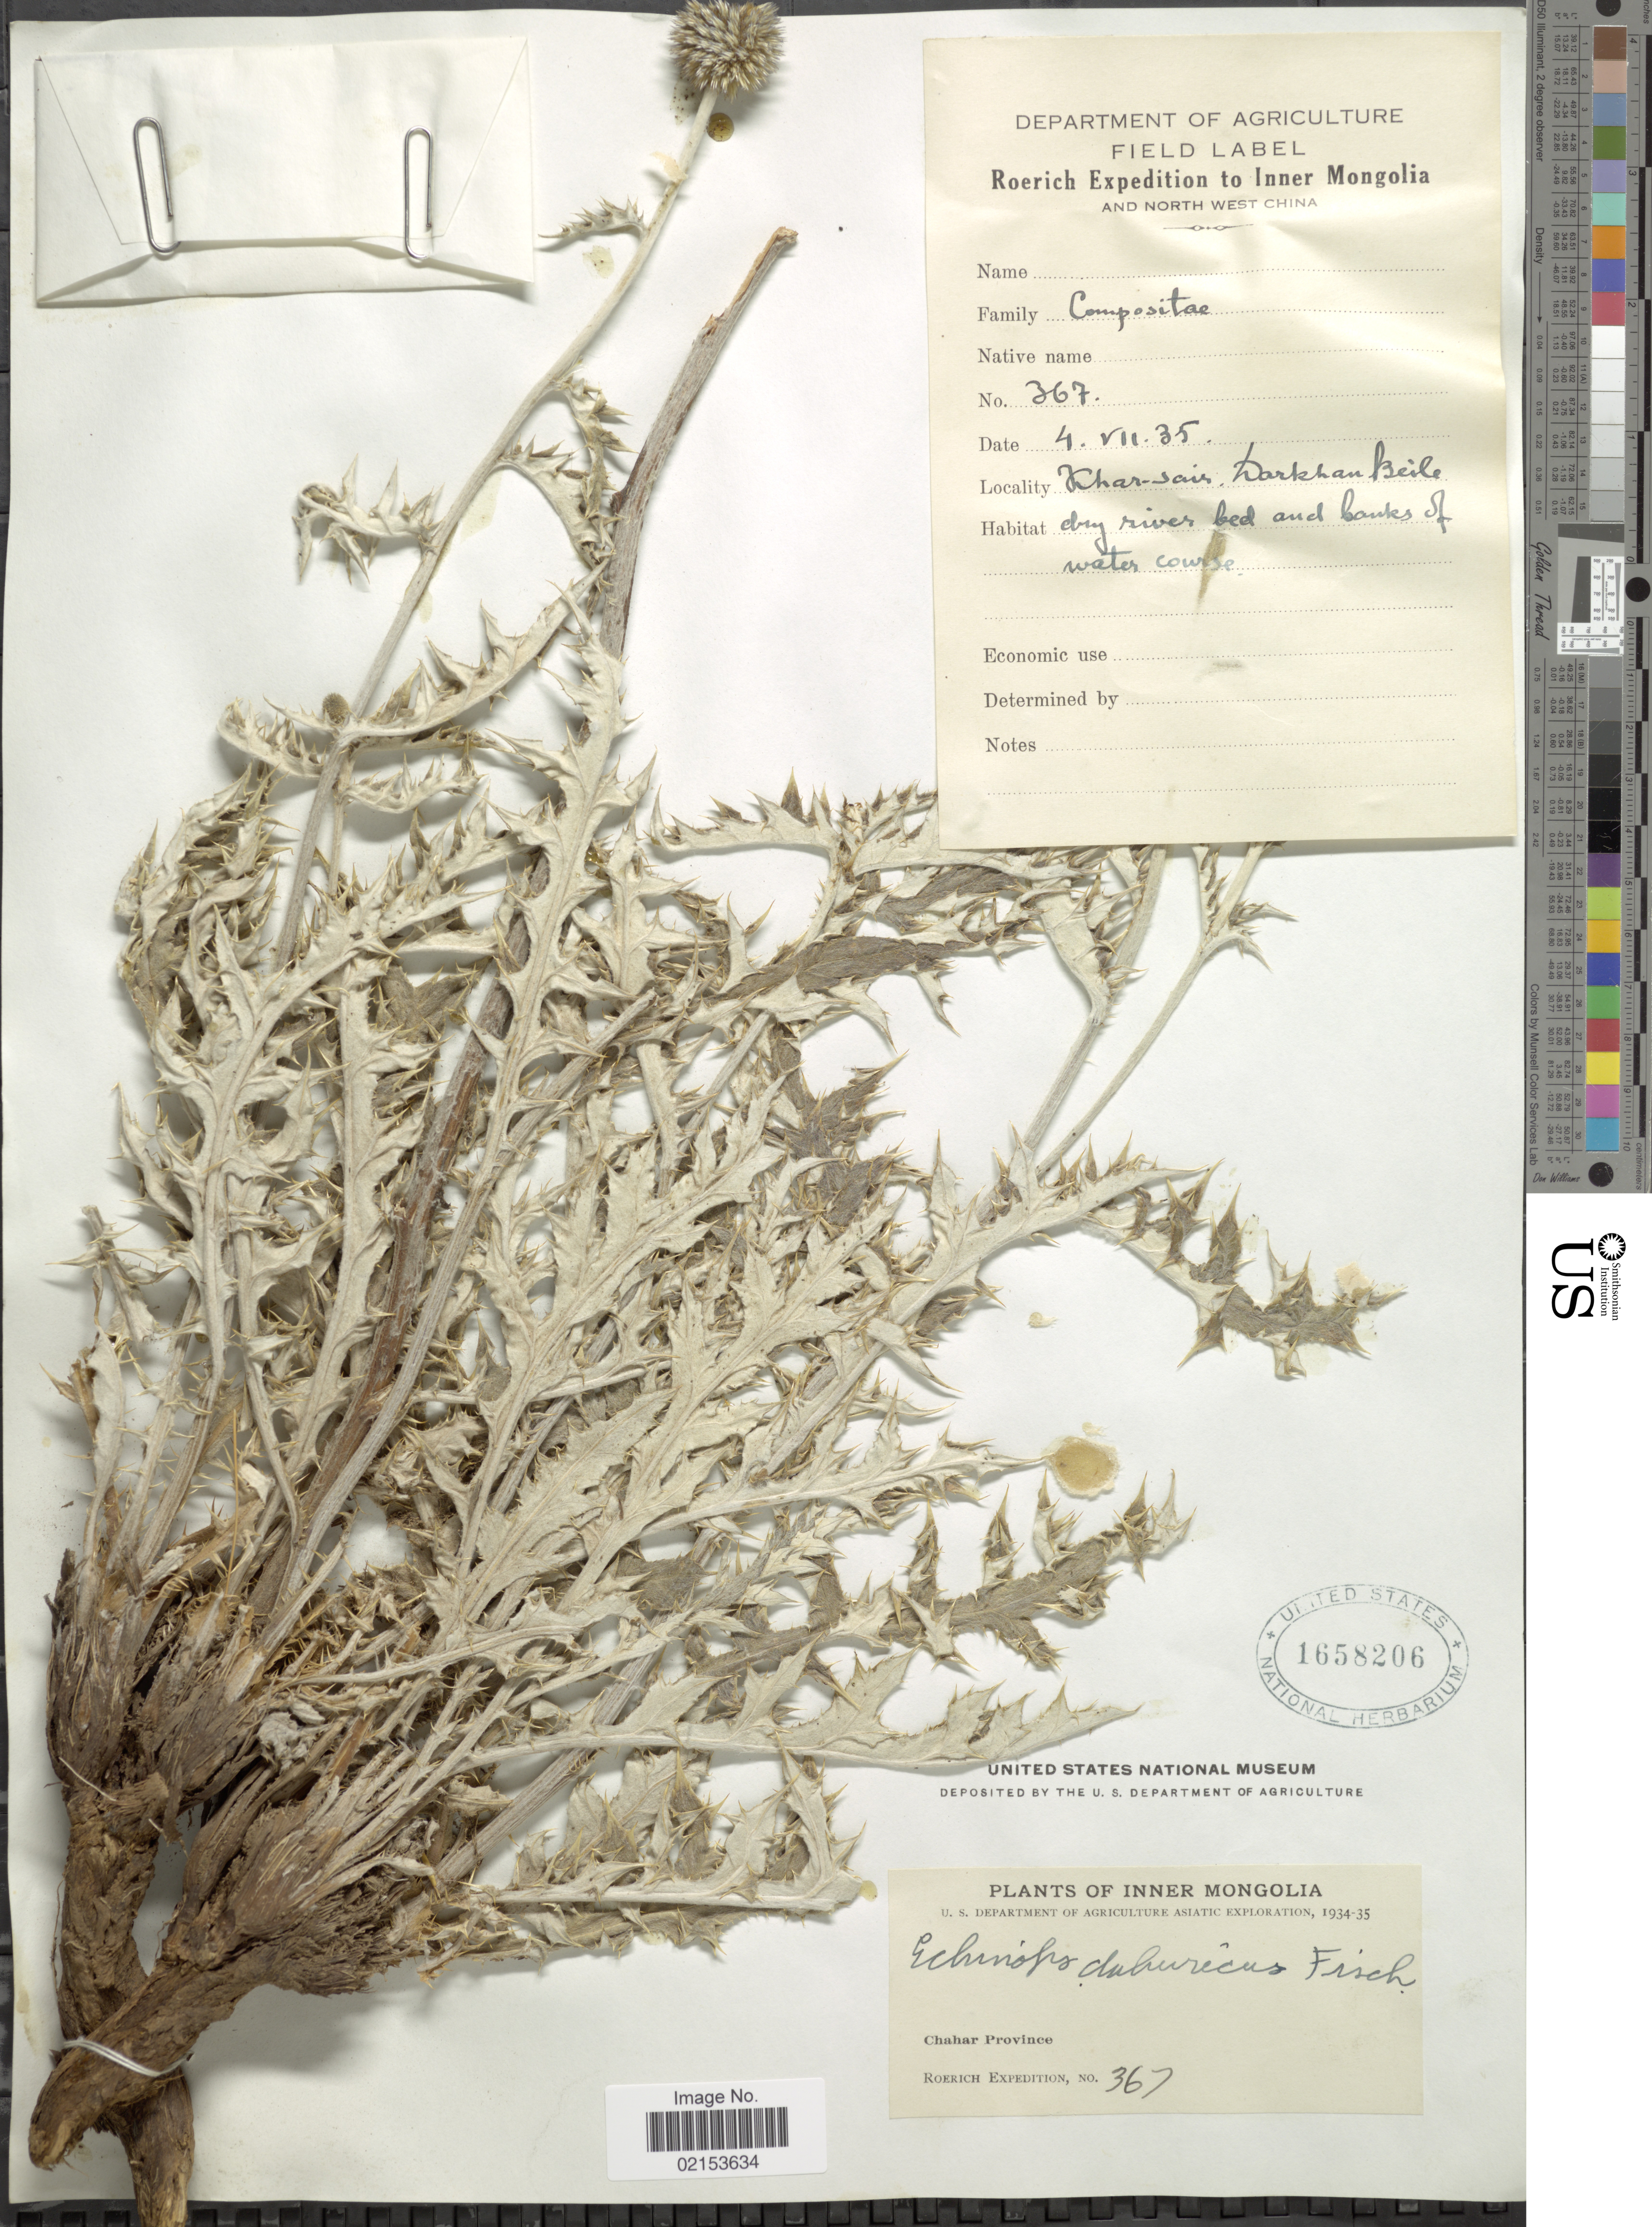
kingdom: Plantae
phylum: Tracheophyta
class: Magnoliopsida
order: Asterales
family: Asteraceae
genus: Echinops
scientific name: Echinops latifolius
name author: Tausch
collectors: Roerich Expedition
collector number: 367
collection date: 1935-07-04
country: China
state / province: Nei Monggol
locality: Inner Mongolia. Khar-sair, Darkhan Beile, Chahar Province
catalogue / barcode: US 1658206